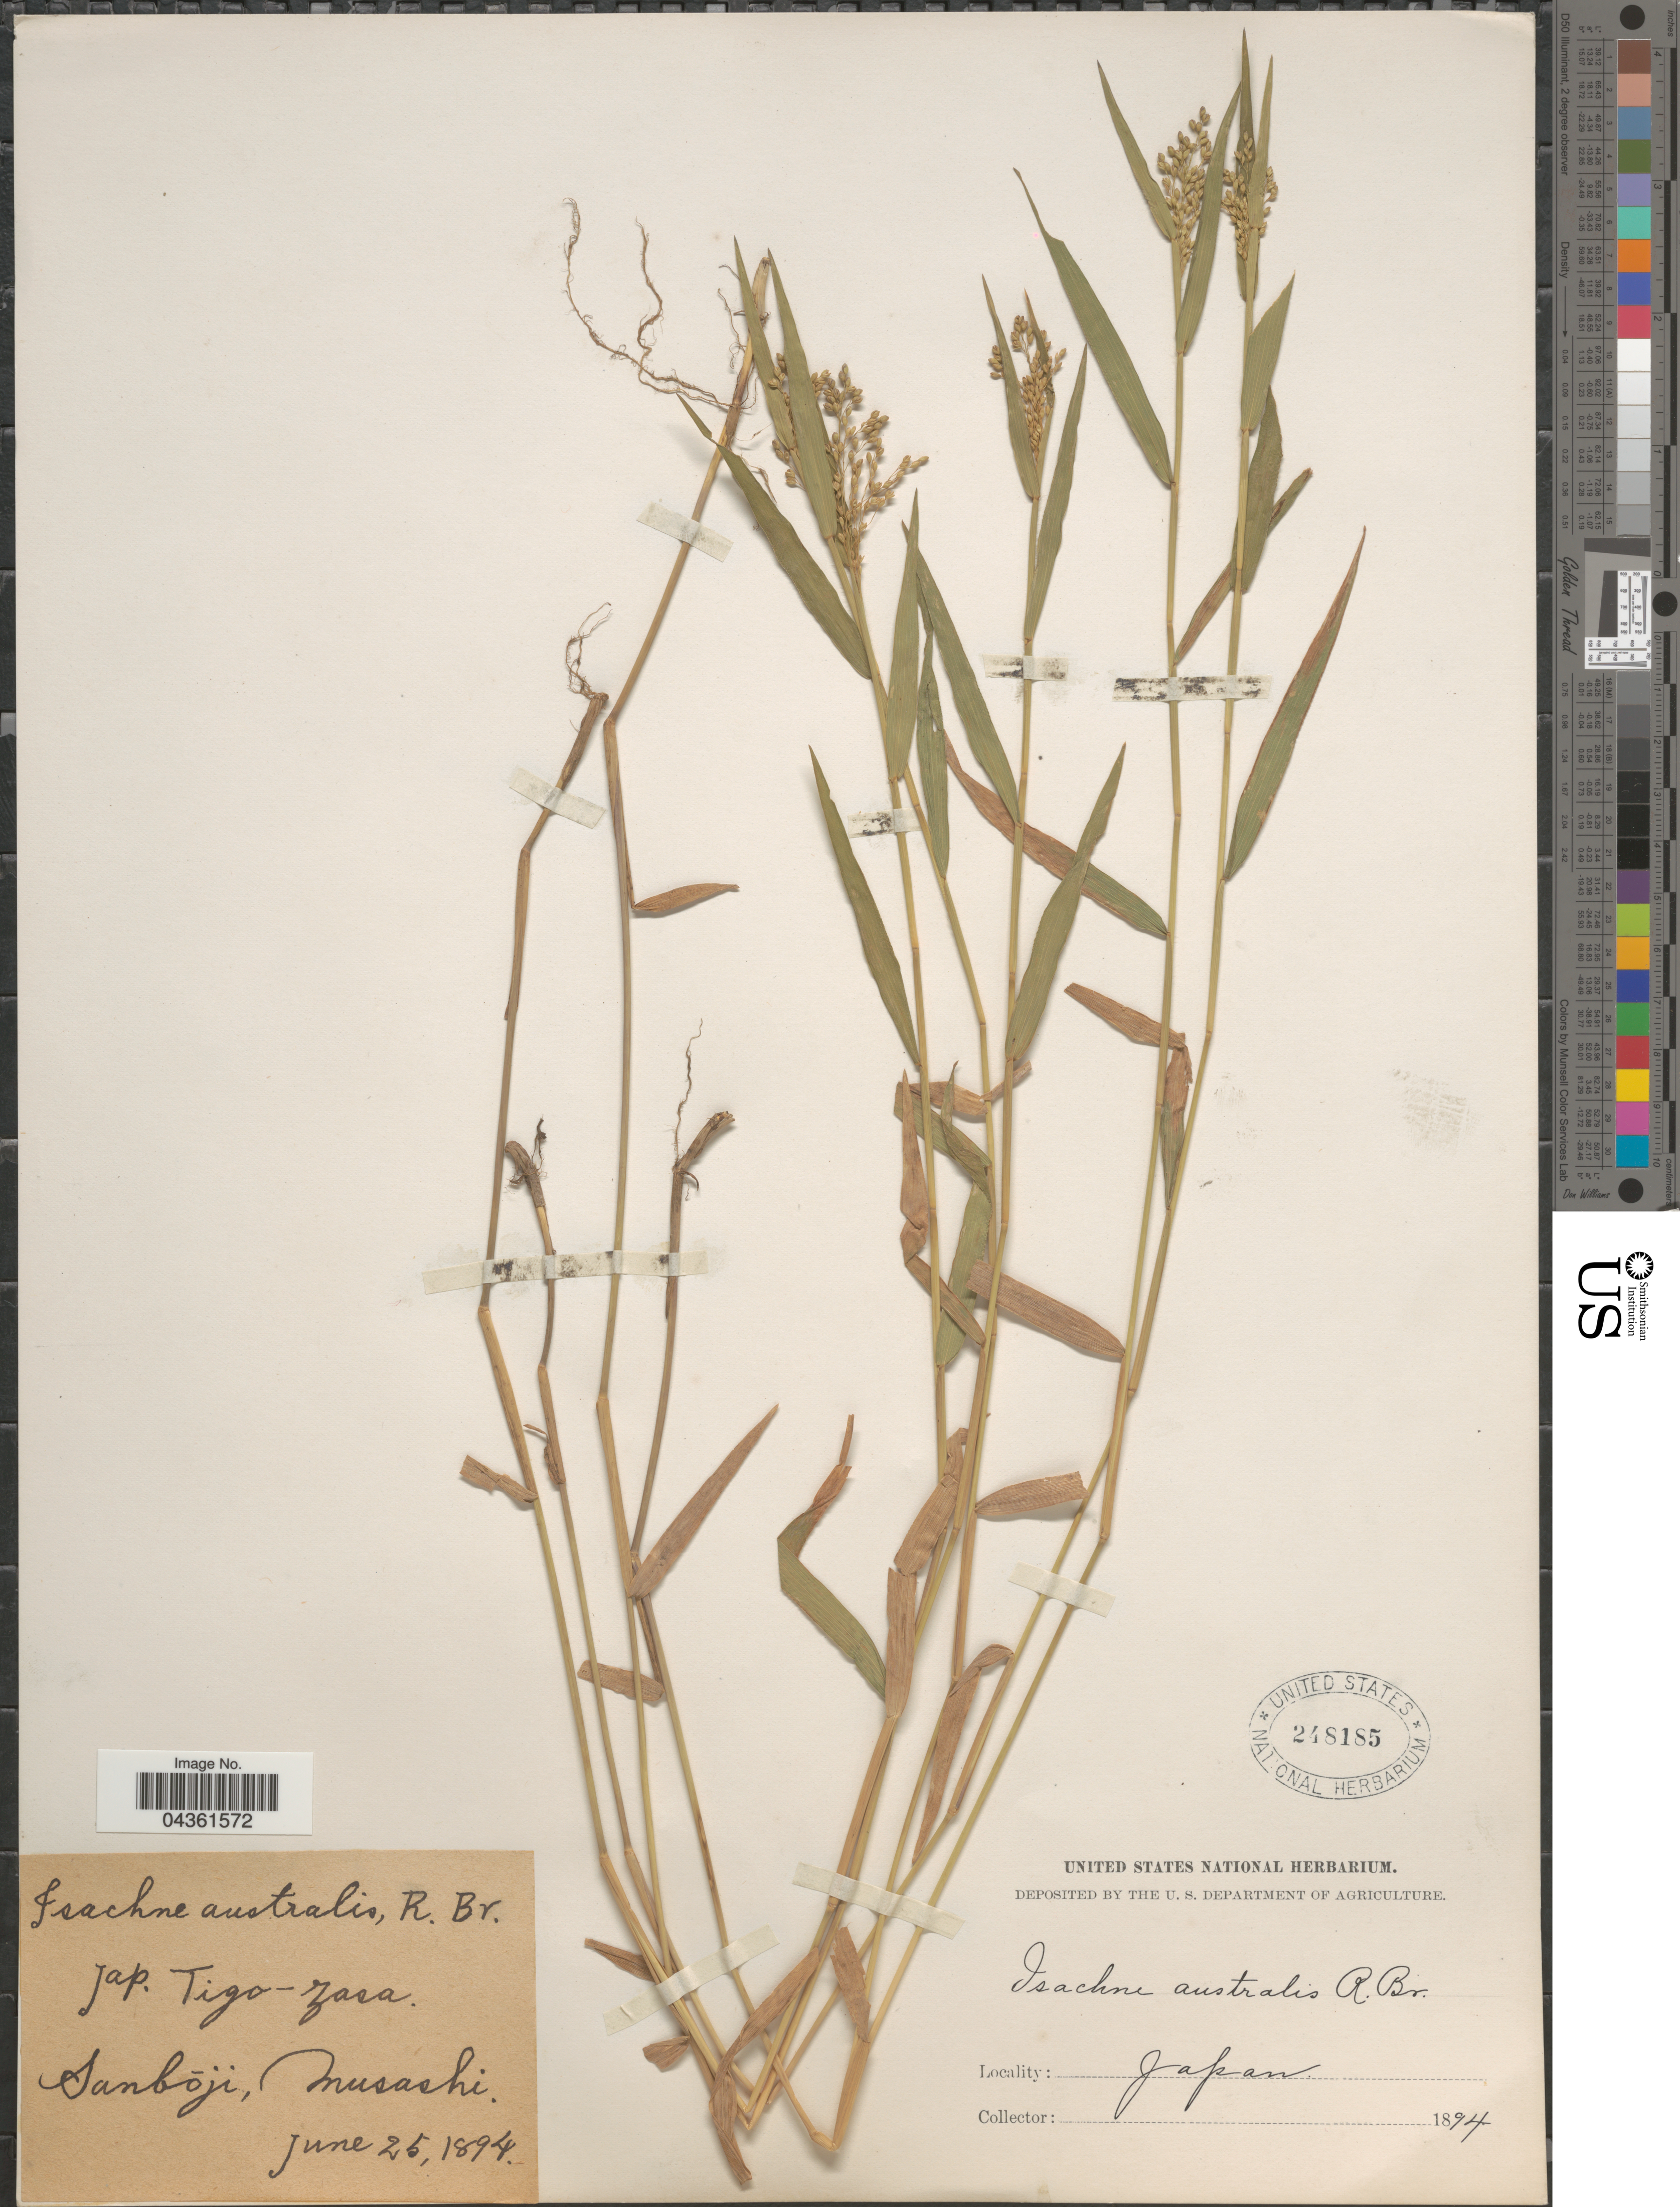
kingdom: Plantae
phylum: Tracheophyta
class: Liliopsida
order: Poales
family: Poaceae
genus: Isachne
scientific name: Isachne globosa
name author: (Thunb.) Kuntze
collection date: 1894-06-25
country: Japan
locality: Sanboji, Musashi.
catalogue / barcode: US 248185